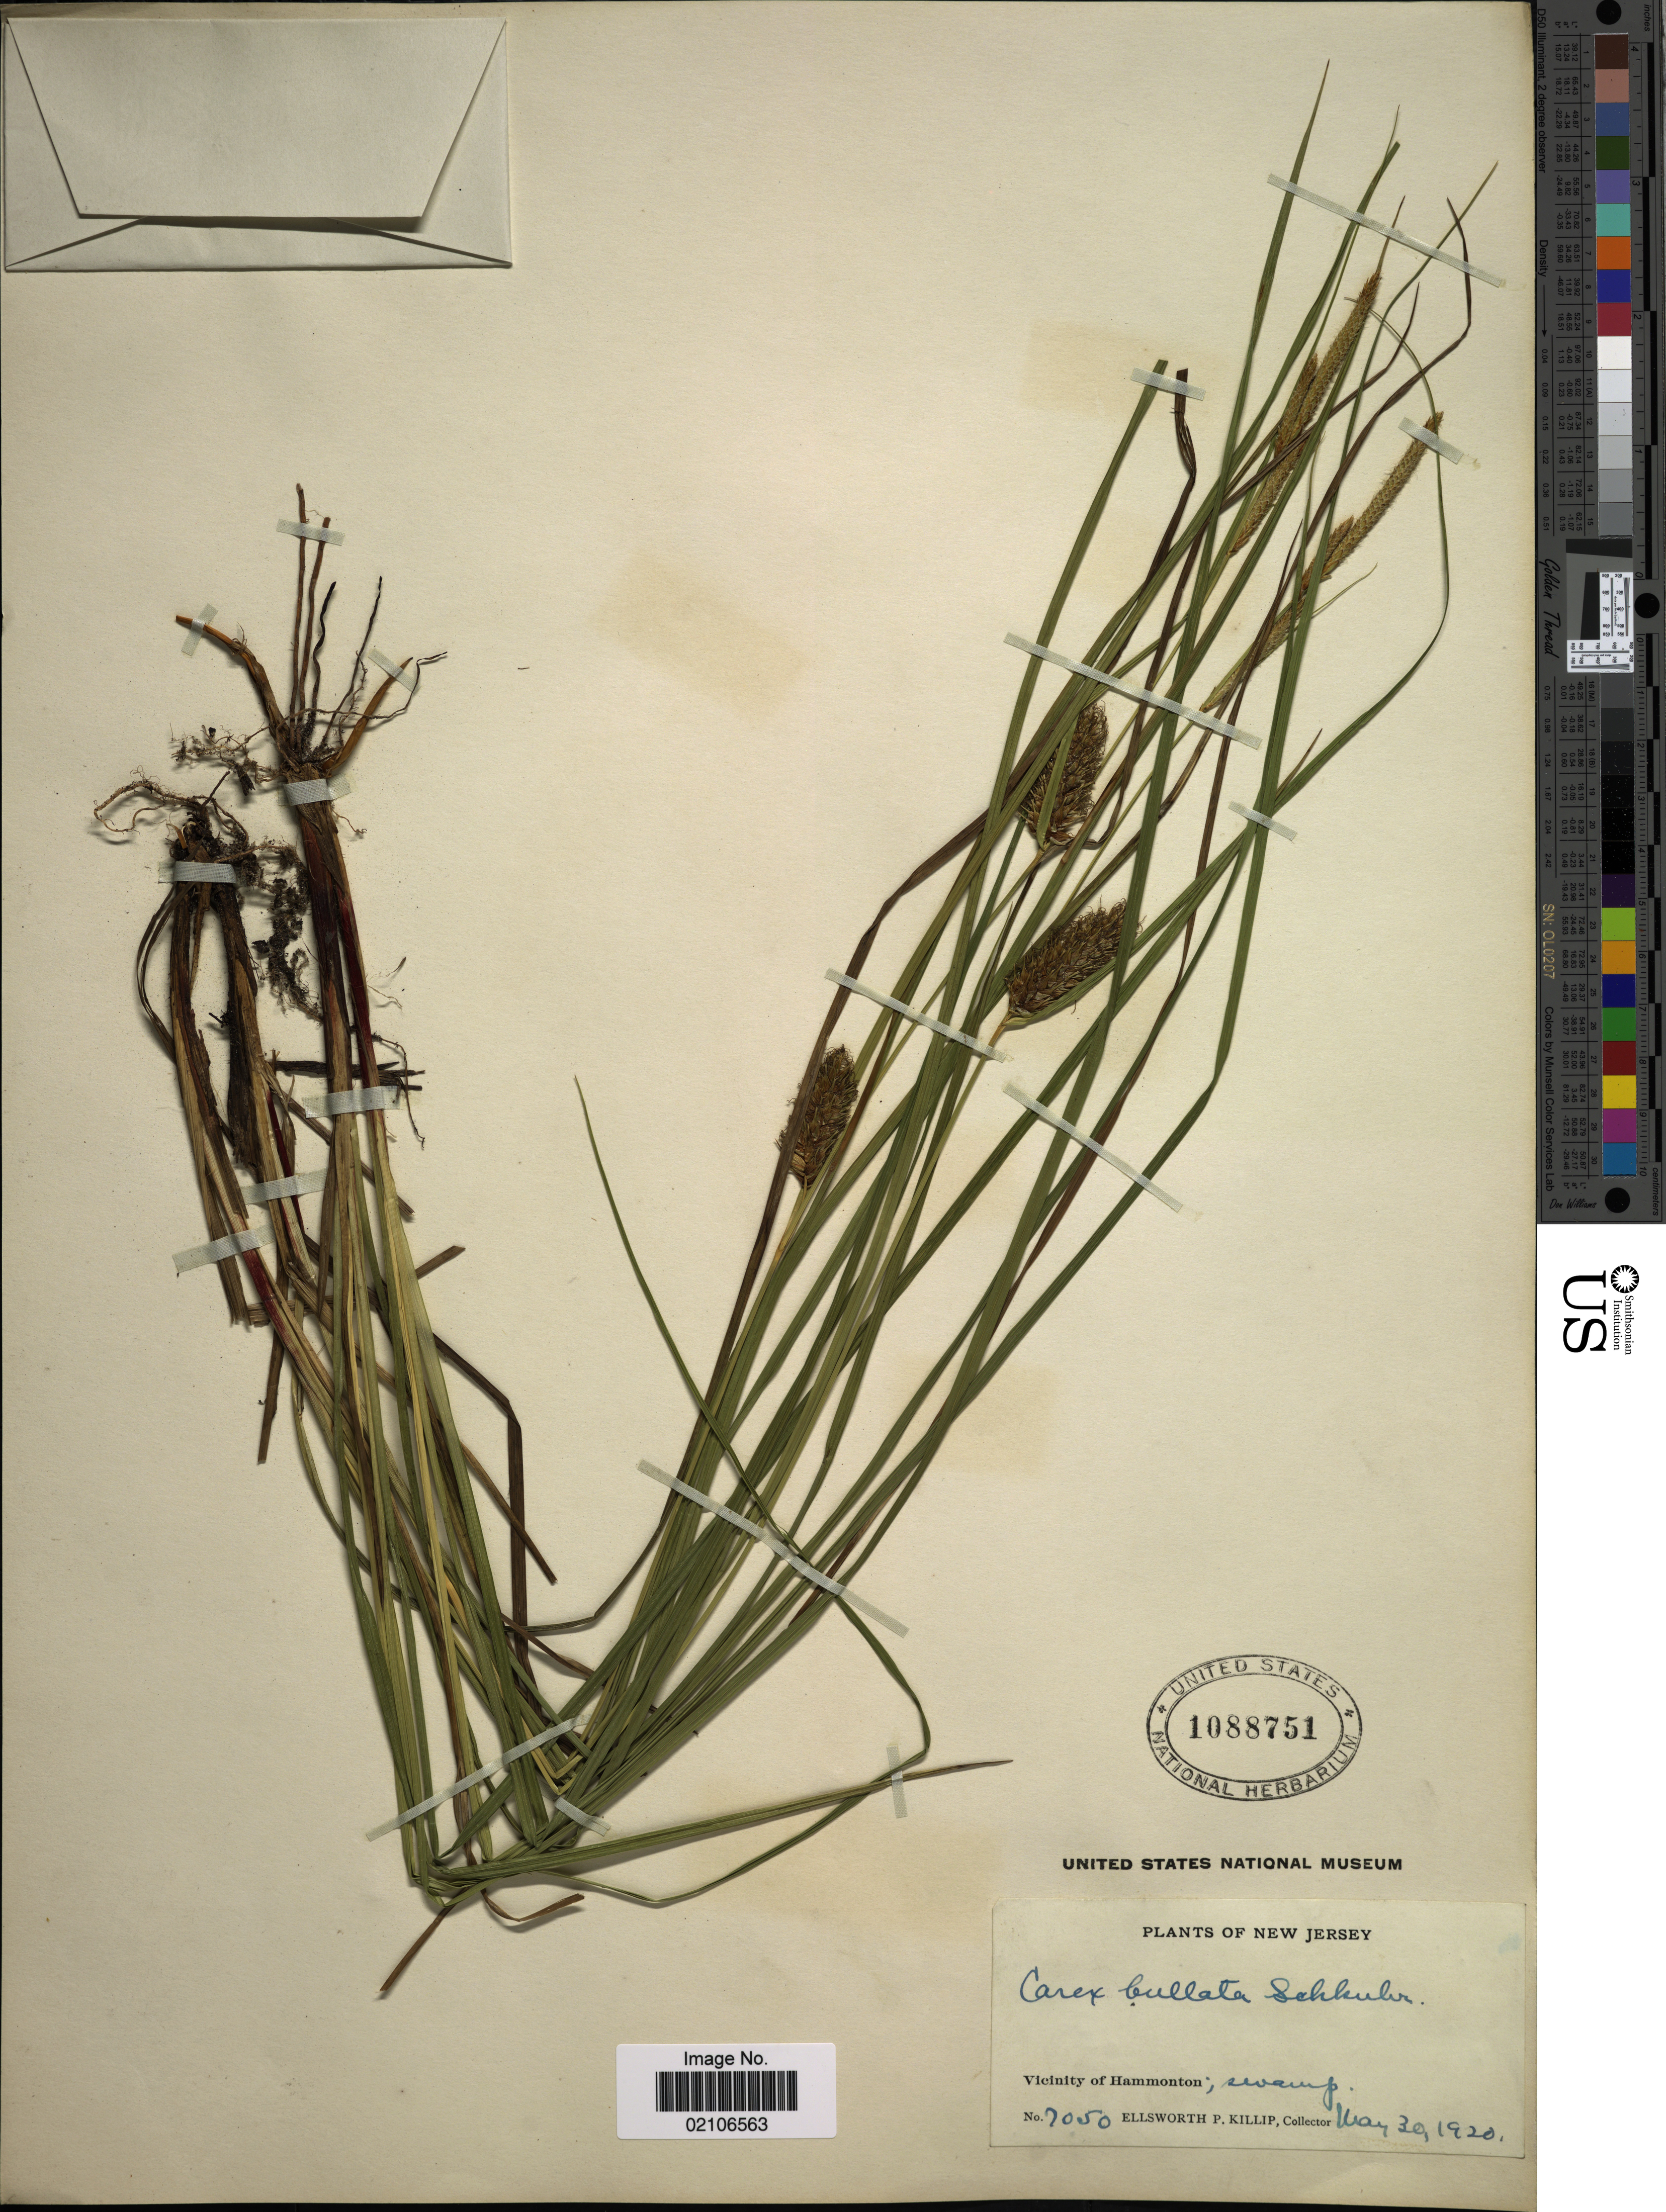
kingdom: Plantae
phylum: Tracheophyta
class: Liliopsida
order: Poales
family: Cyperaceae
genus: Carex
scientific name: Carex bullata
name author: Schkuhr ex Willd.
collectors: E. P. Killip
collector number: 7050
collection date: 1920-05-30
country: United States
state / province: New Jersey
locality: Vicinity of Hammonton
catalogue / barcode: US 1088751